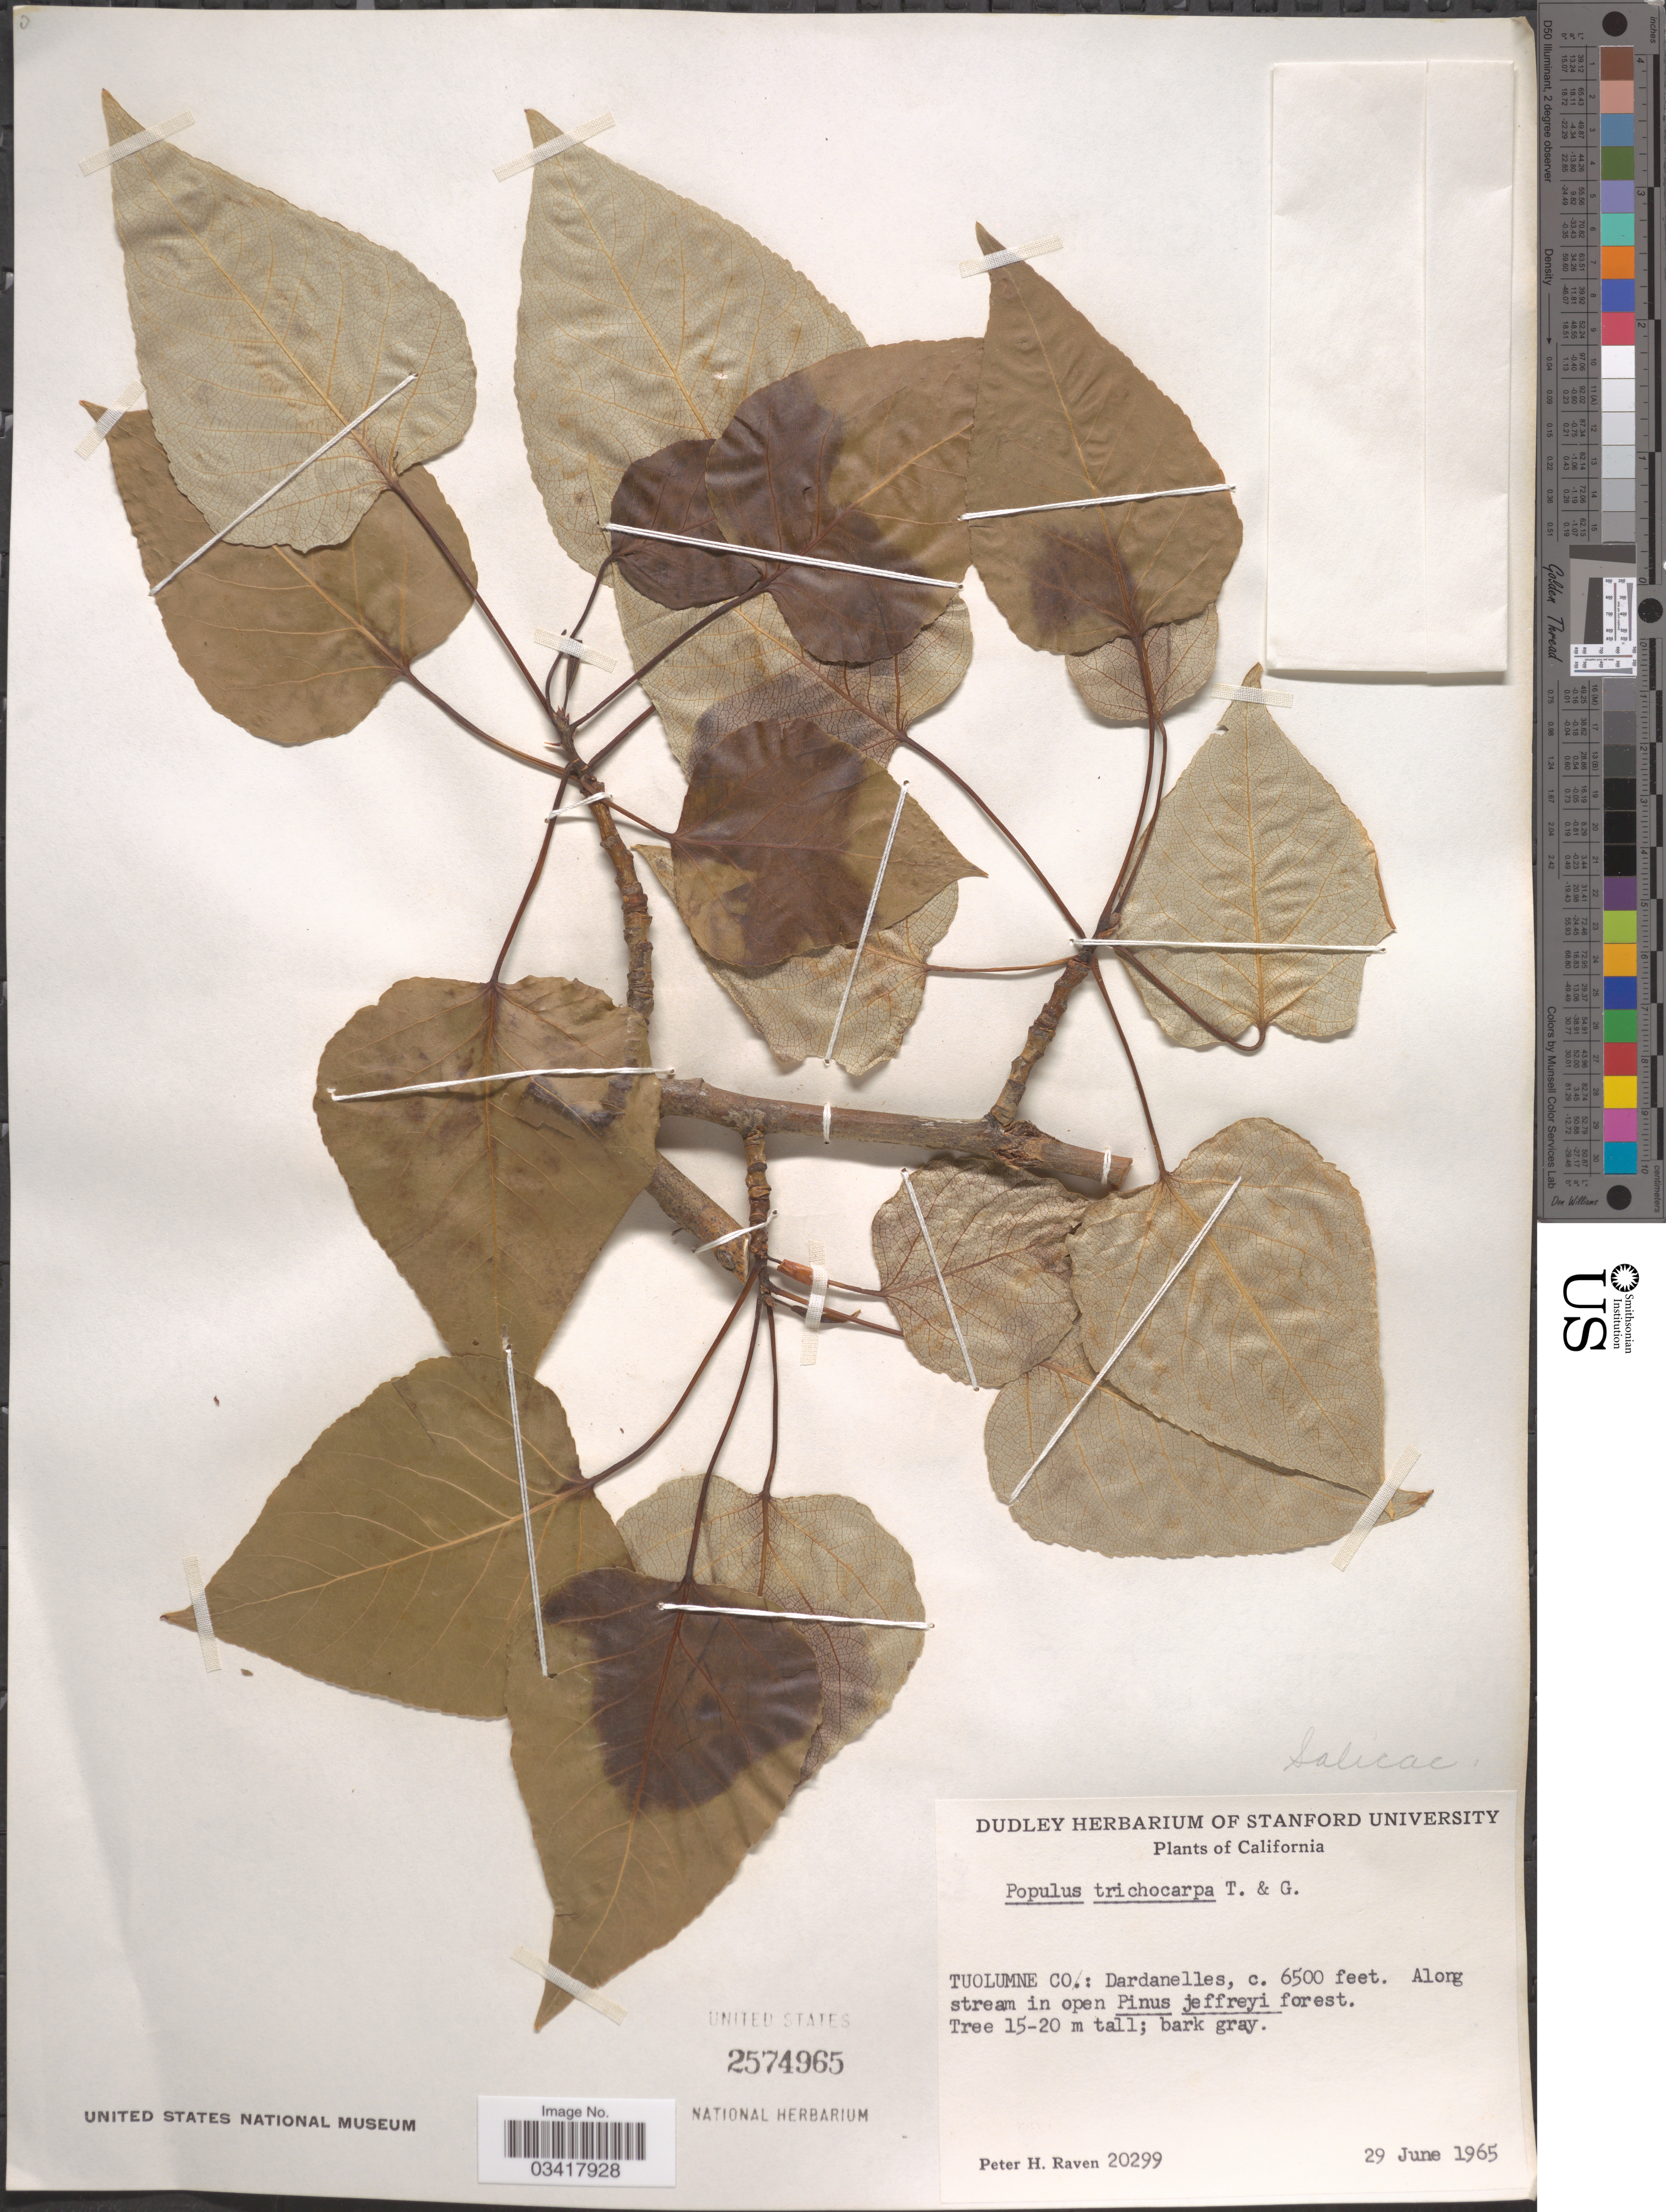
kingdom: Plantae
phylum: Tracheophyta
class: Magnoliopsida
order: Malpighiales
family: Salicaceae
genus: Populus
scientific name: Populus trichocarpa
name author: Torr. & A. Gray ex W. Hook.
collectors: P. Raven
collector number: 20299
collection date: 1965-06-29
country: United States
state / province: California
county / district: Tuolumne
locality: Tuolumne Co.: Dardanelles.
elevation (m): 1981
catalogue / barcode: US 2574965